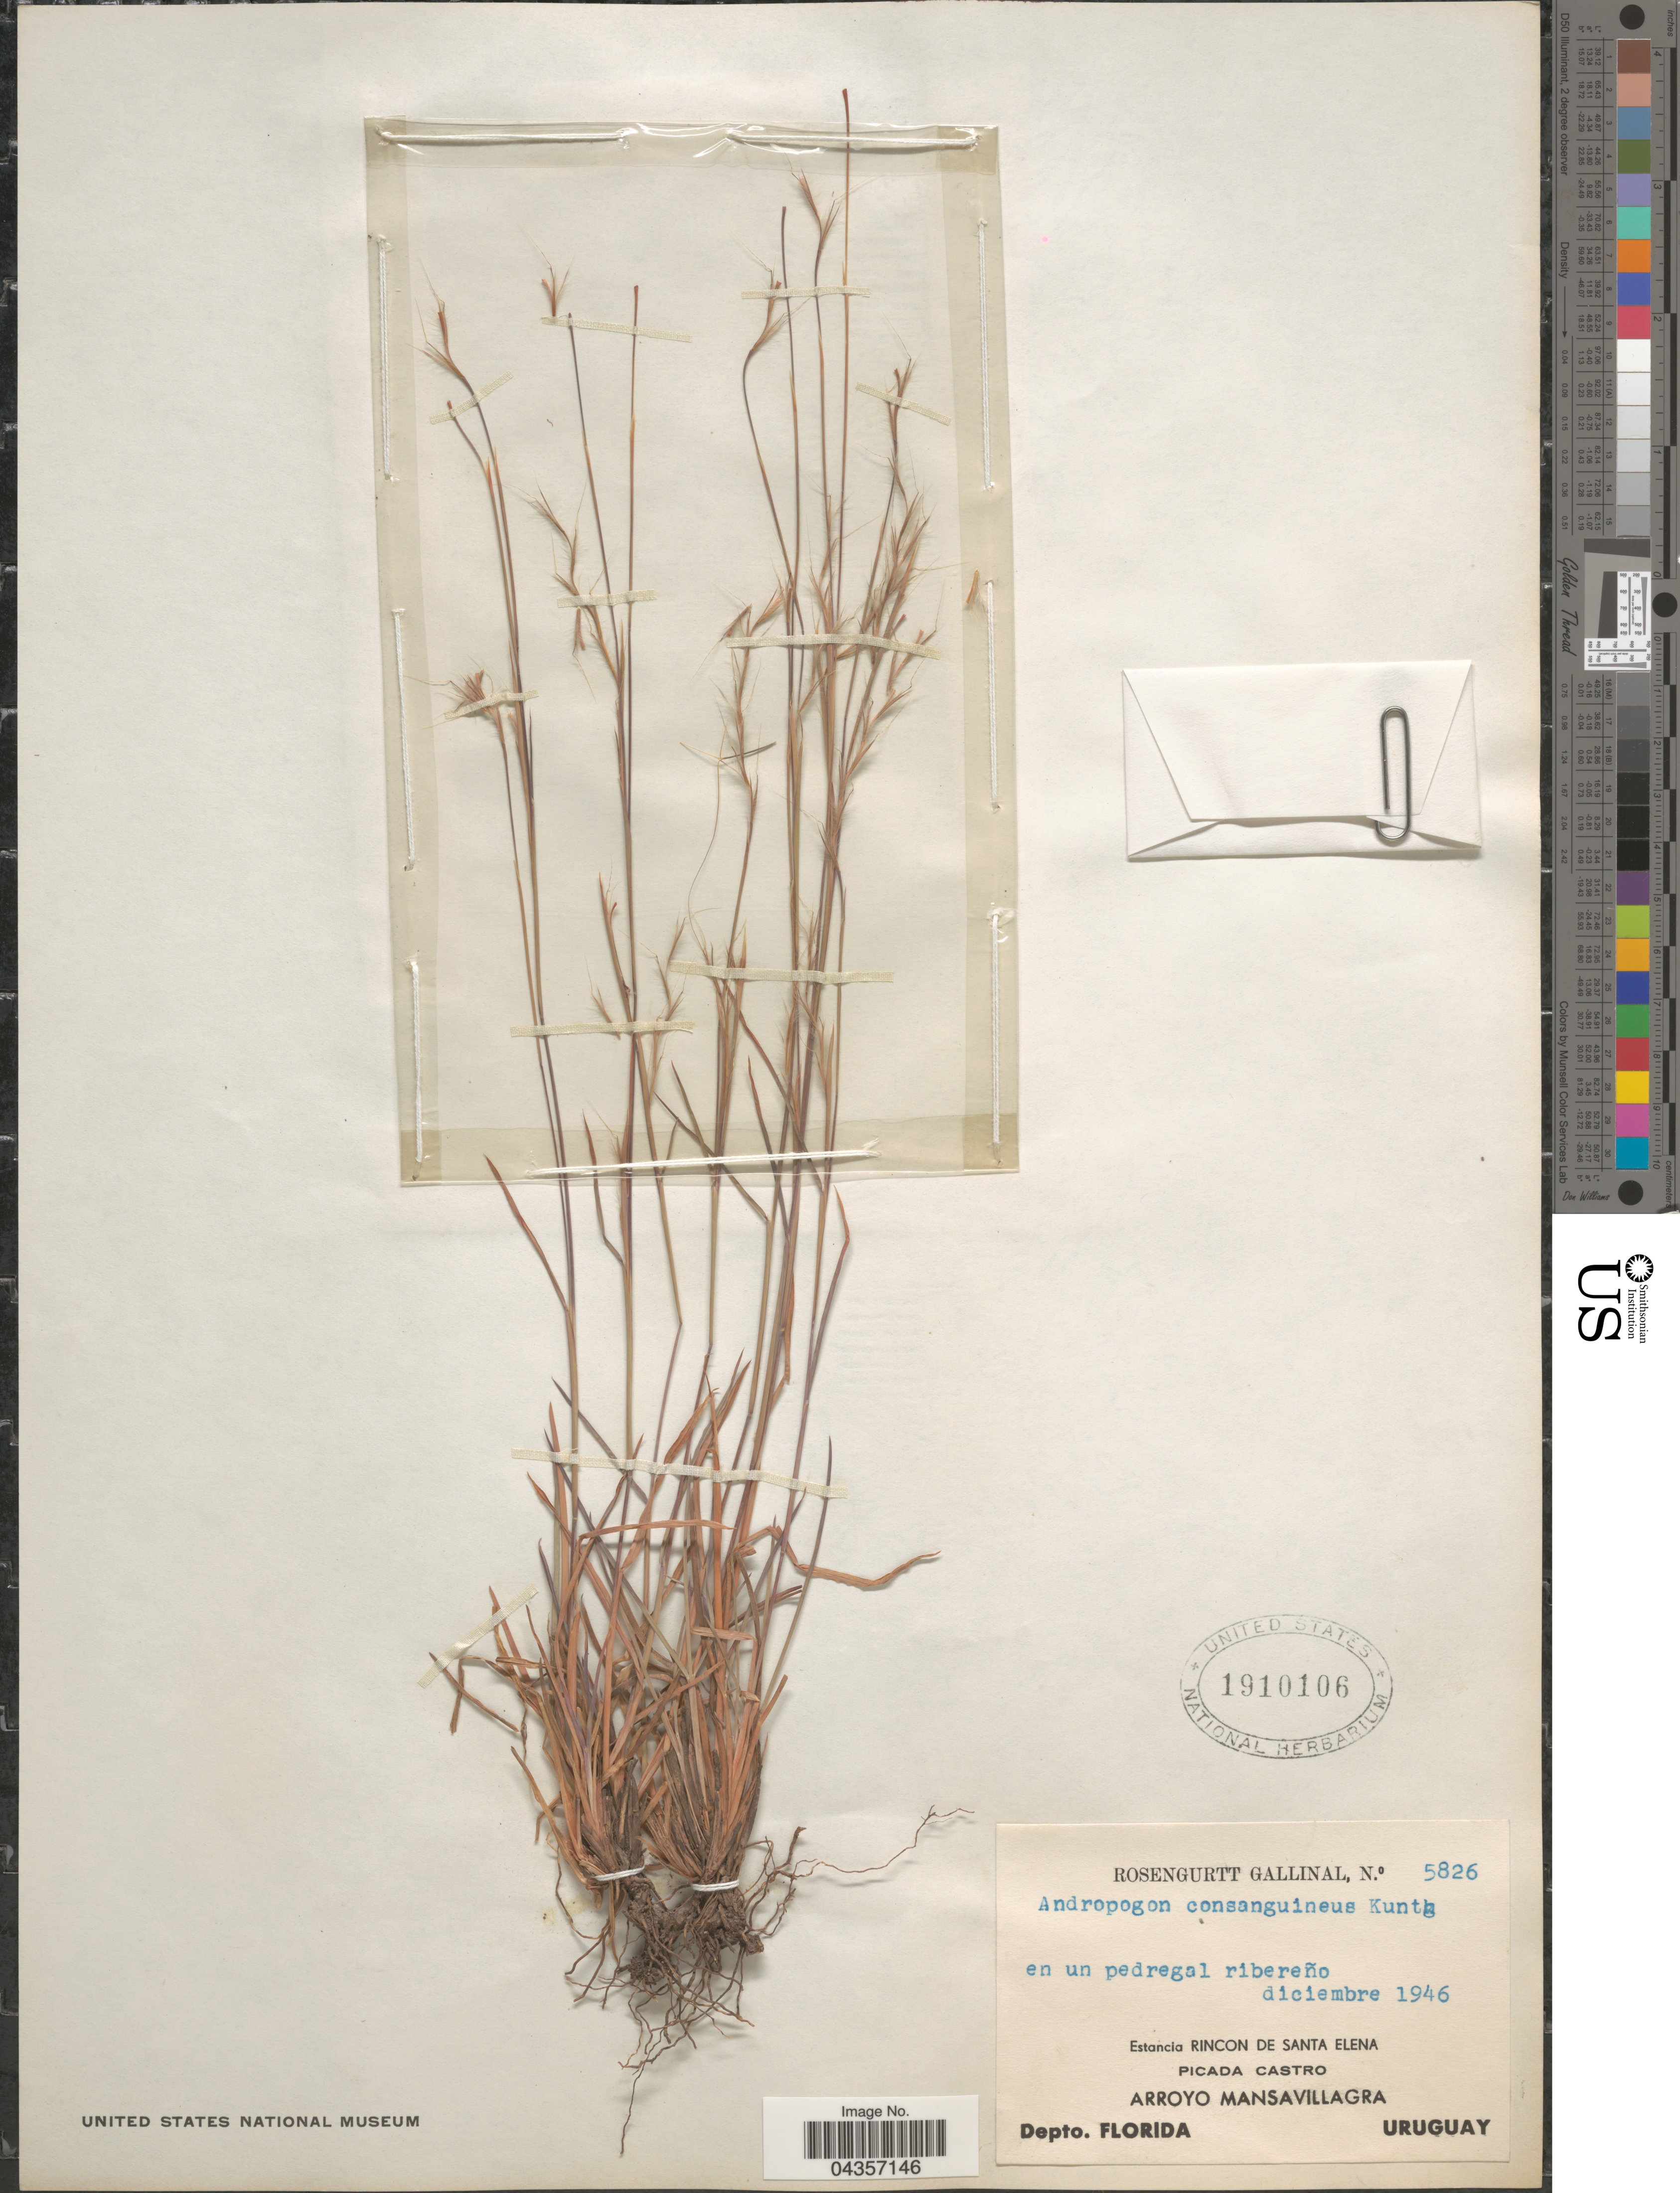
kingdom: Plantae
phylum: Tracheophyta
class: Liliopsida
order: Poales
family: Poaceae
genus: Schizachyrium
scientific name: Schizachyrium spicatum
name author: (Spreng.) Wipff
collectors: R. Gallinal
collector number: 5826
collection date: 1946-12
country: Uruguay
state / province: Florida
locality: Estancia Rincon de Santa Elena. Picada Castro. Arroyo Mansavillagra. Depto. Florida.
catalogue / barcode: US 1910106